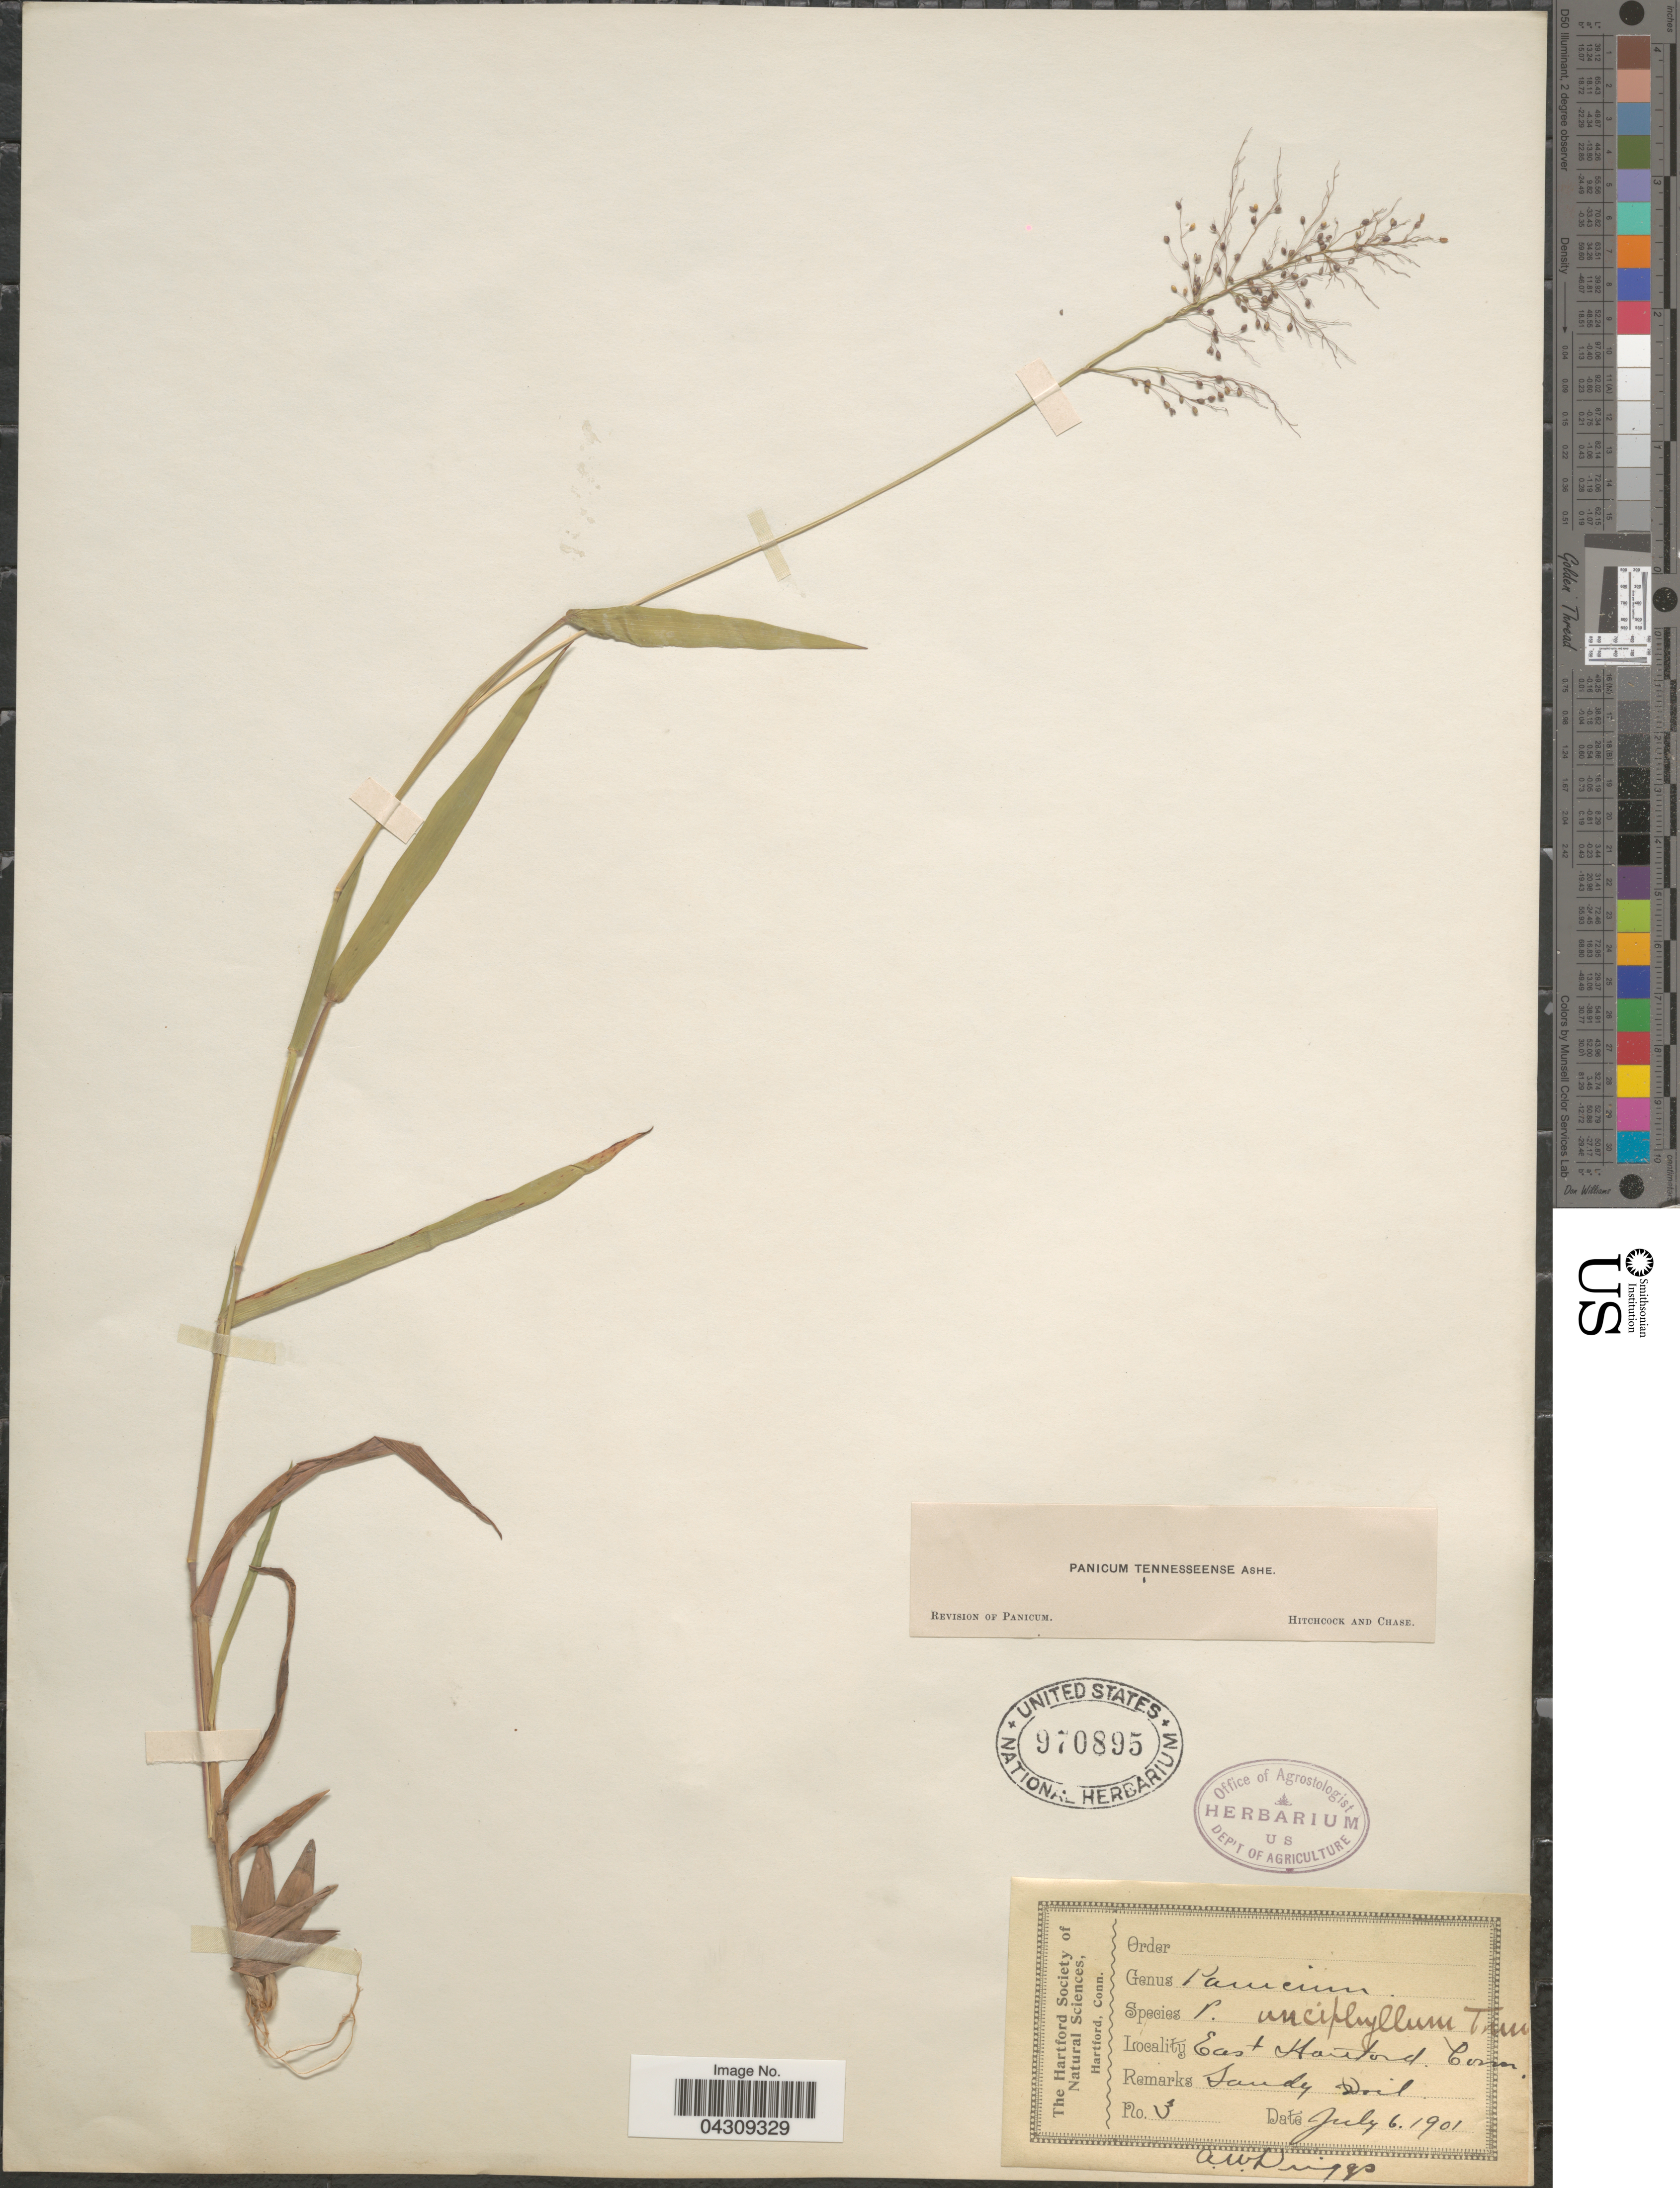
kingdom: Plantae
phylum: Tracheophyta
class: Liliopsida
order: Poales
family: Poaceae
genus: Dichanthelium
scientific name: Dichanthelium acuminatum var. acuminatum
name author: (Sw.) Gould & C.A. Clark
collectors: A. Driggs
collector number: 3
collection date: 1901-07-06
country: United States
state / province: Connecticut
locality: East Hartford.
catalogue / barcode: US 970895